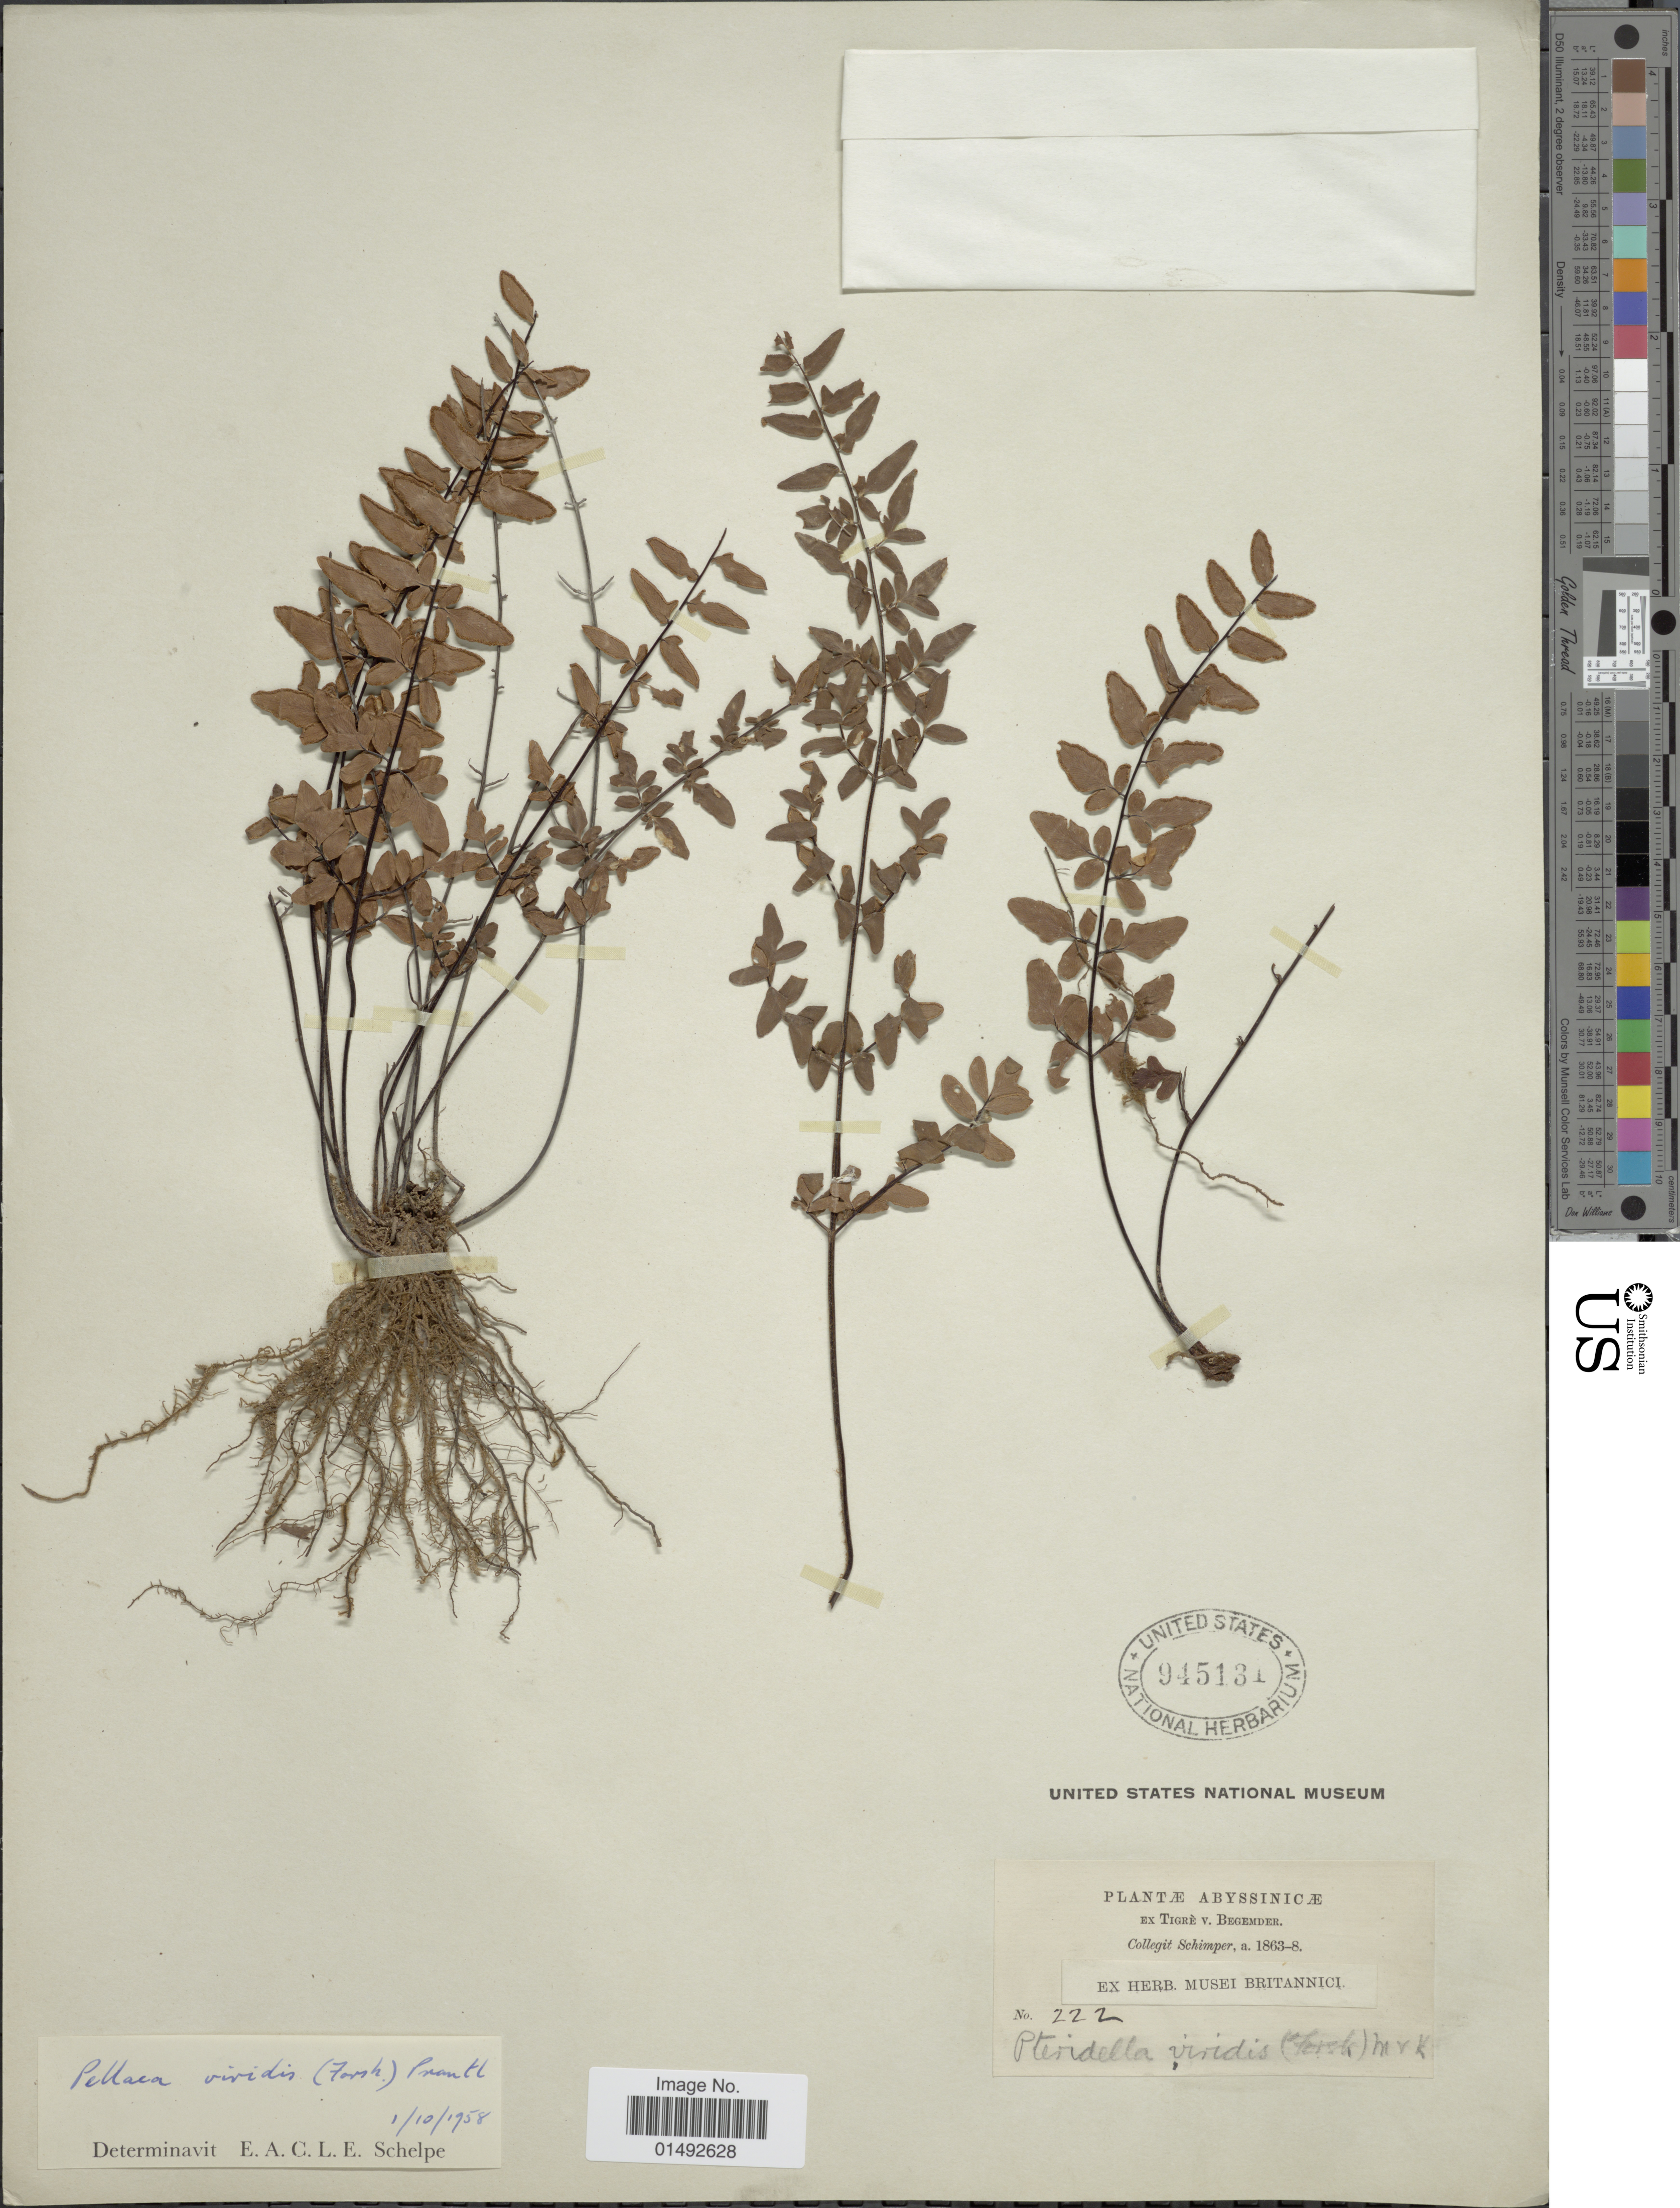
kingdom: Plantae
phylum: Tracheophyta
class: Polypodiopsida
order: Polypodiales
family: Pteridaceae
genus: Pellaea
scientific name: Pellaea viridis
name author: (Forssk.) Prantl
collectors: -. Schimper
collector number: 222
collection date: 1863/1868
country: Eritrea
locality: Abyssinicæ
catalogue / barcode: US 945131